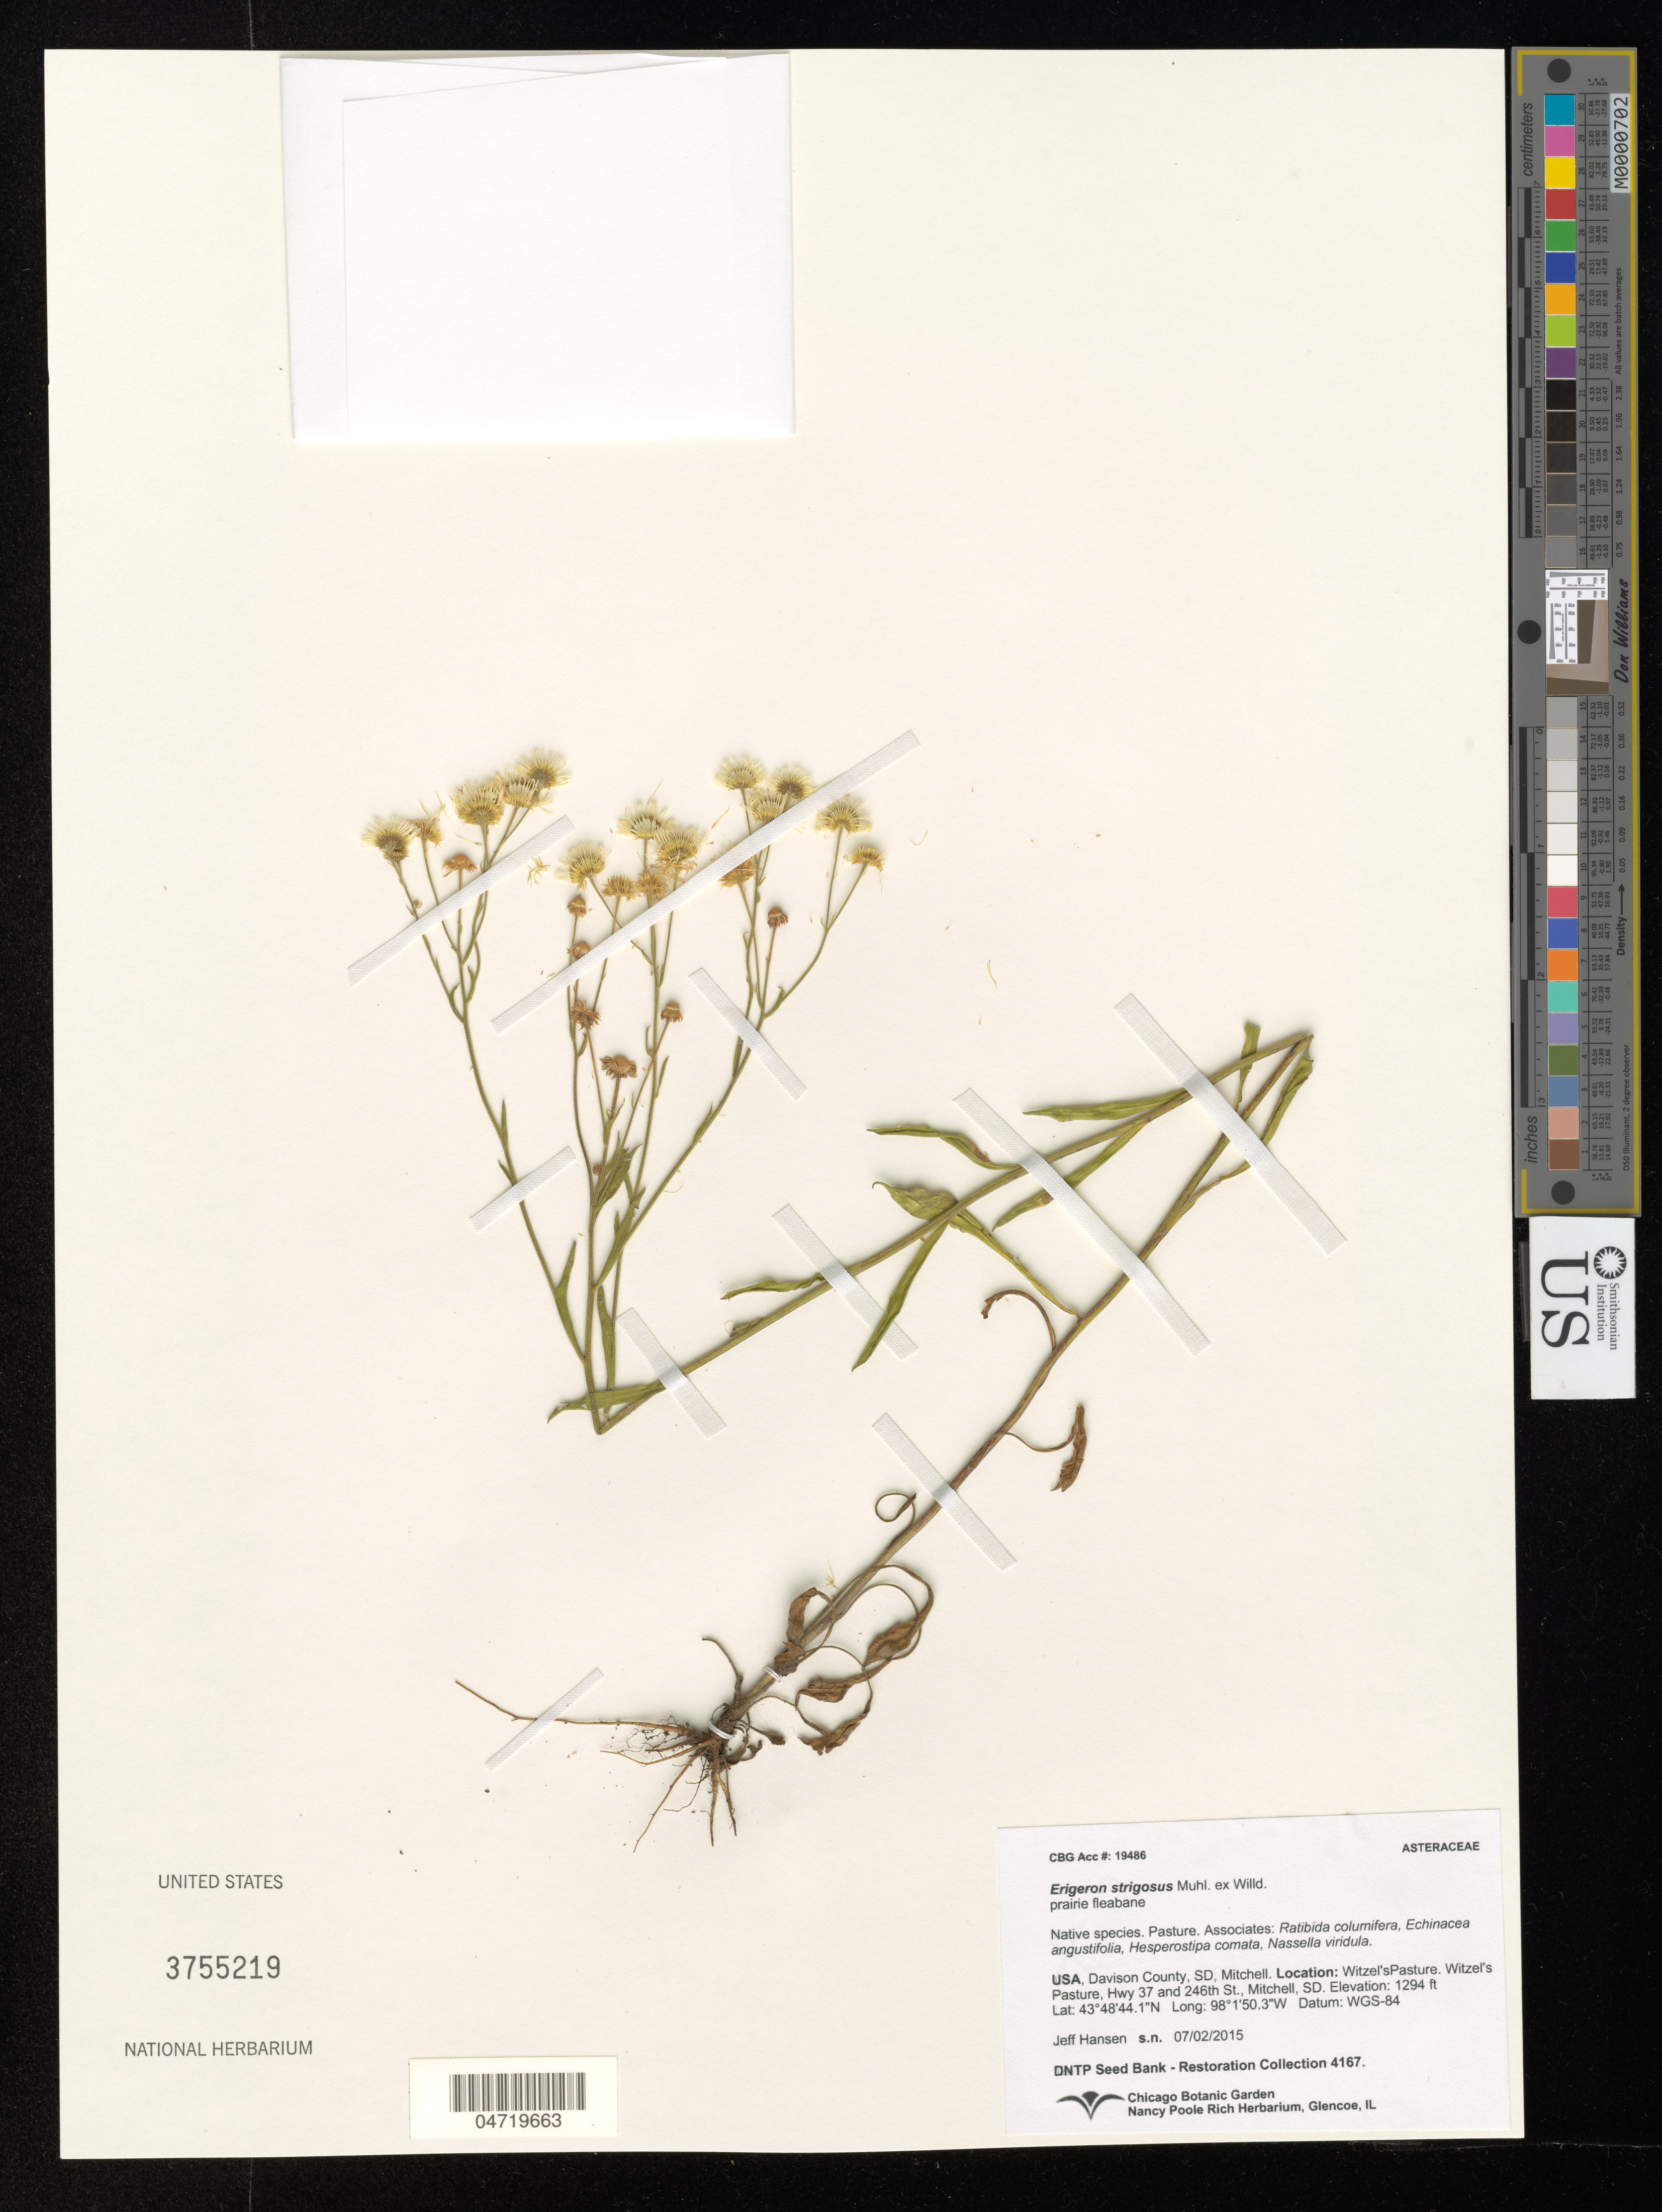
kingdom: Plantae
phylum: Tracheophyta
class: Magnoliopsida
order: Asterales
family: Asteraceae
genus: Erigeron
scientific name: Erigeron strigosus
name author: Muhl. ex Willd.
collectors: J. Hansen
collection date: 2015-07-02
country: United States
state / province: South Dakota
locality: Davison County, SD, Mitchell. Witzel'sPasture. Witzel's Pasture, Hwy 37 and 246th St., Mitchell, SD.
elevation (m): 394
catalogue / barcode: US 3755219